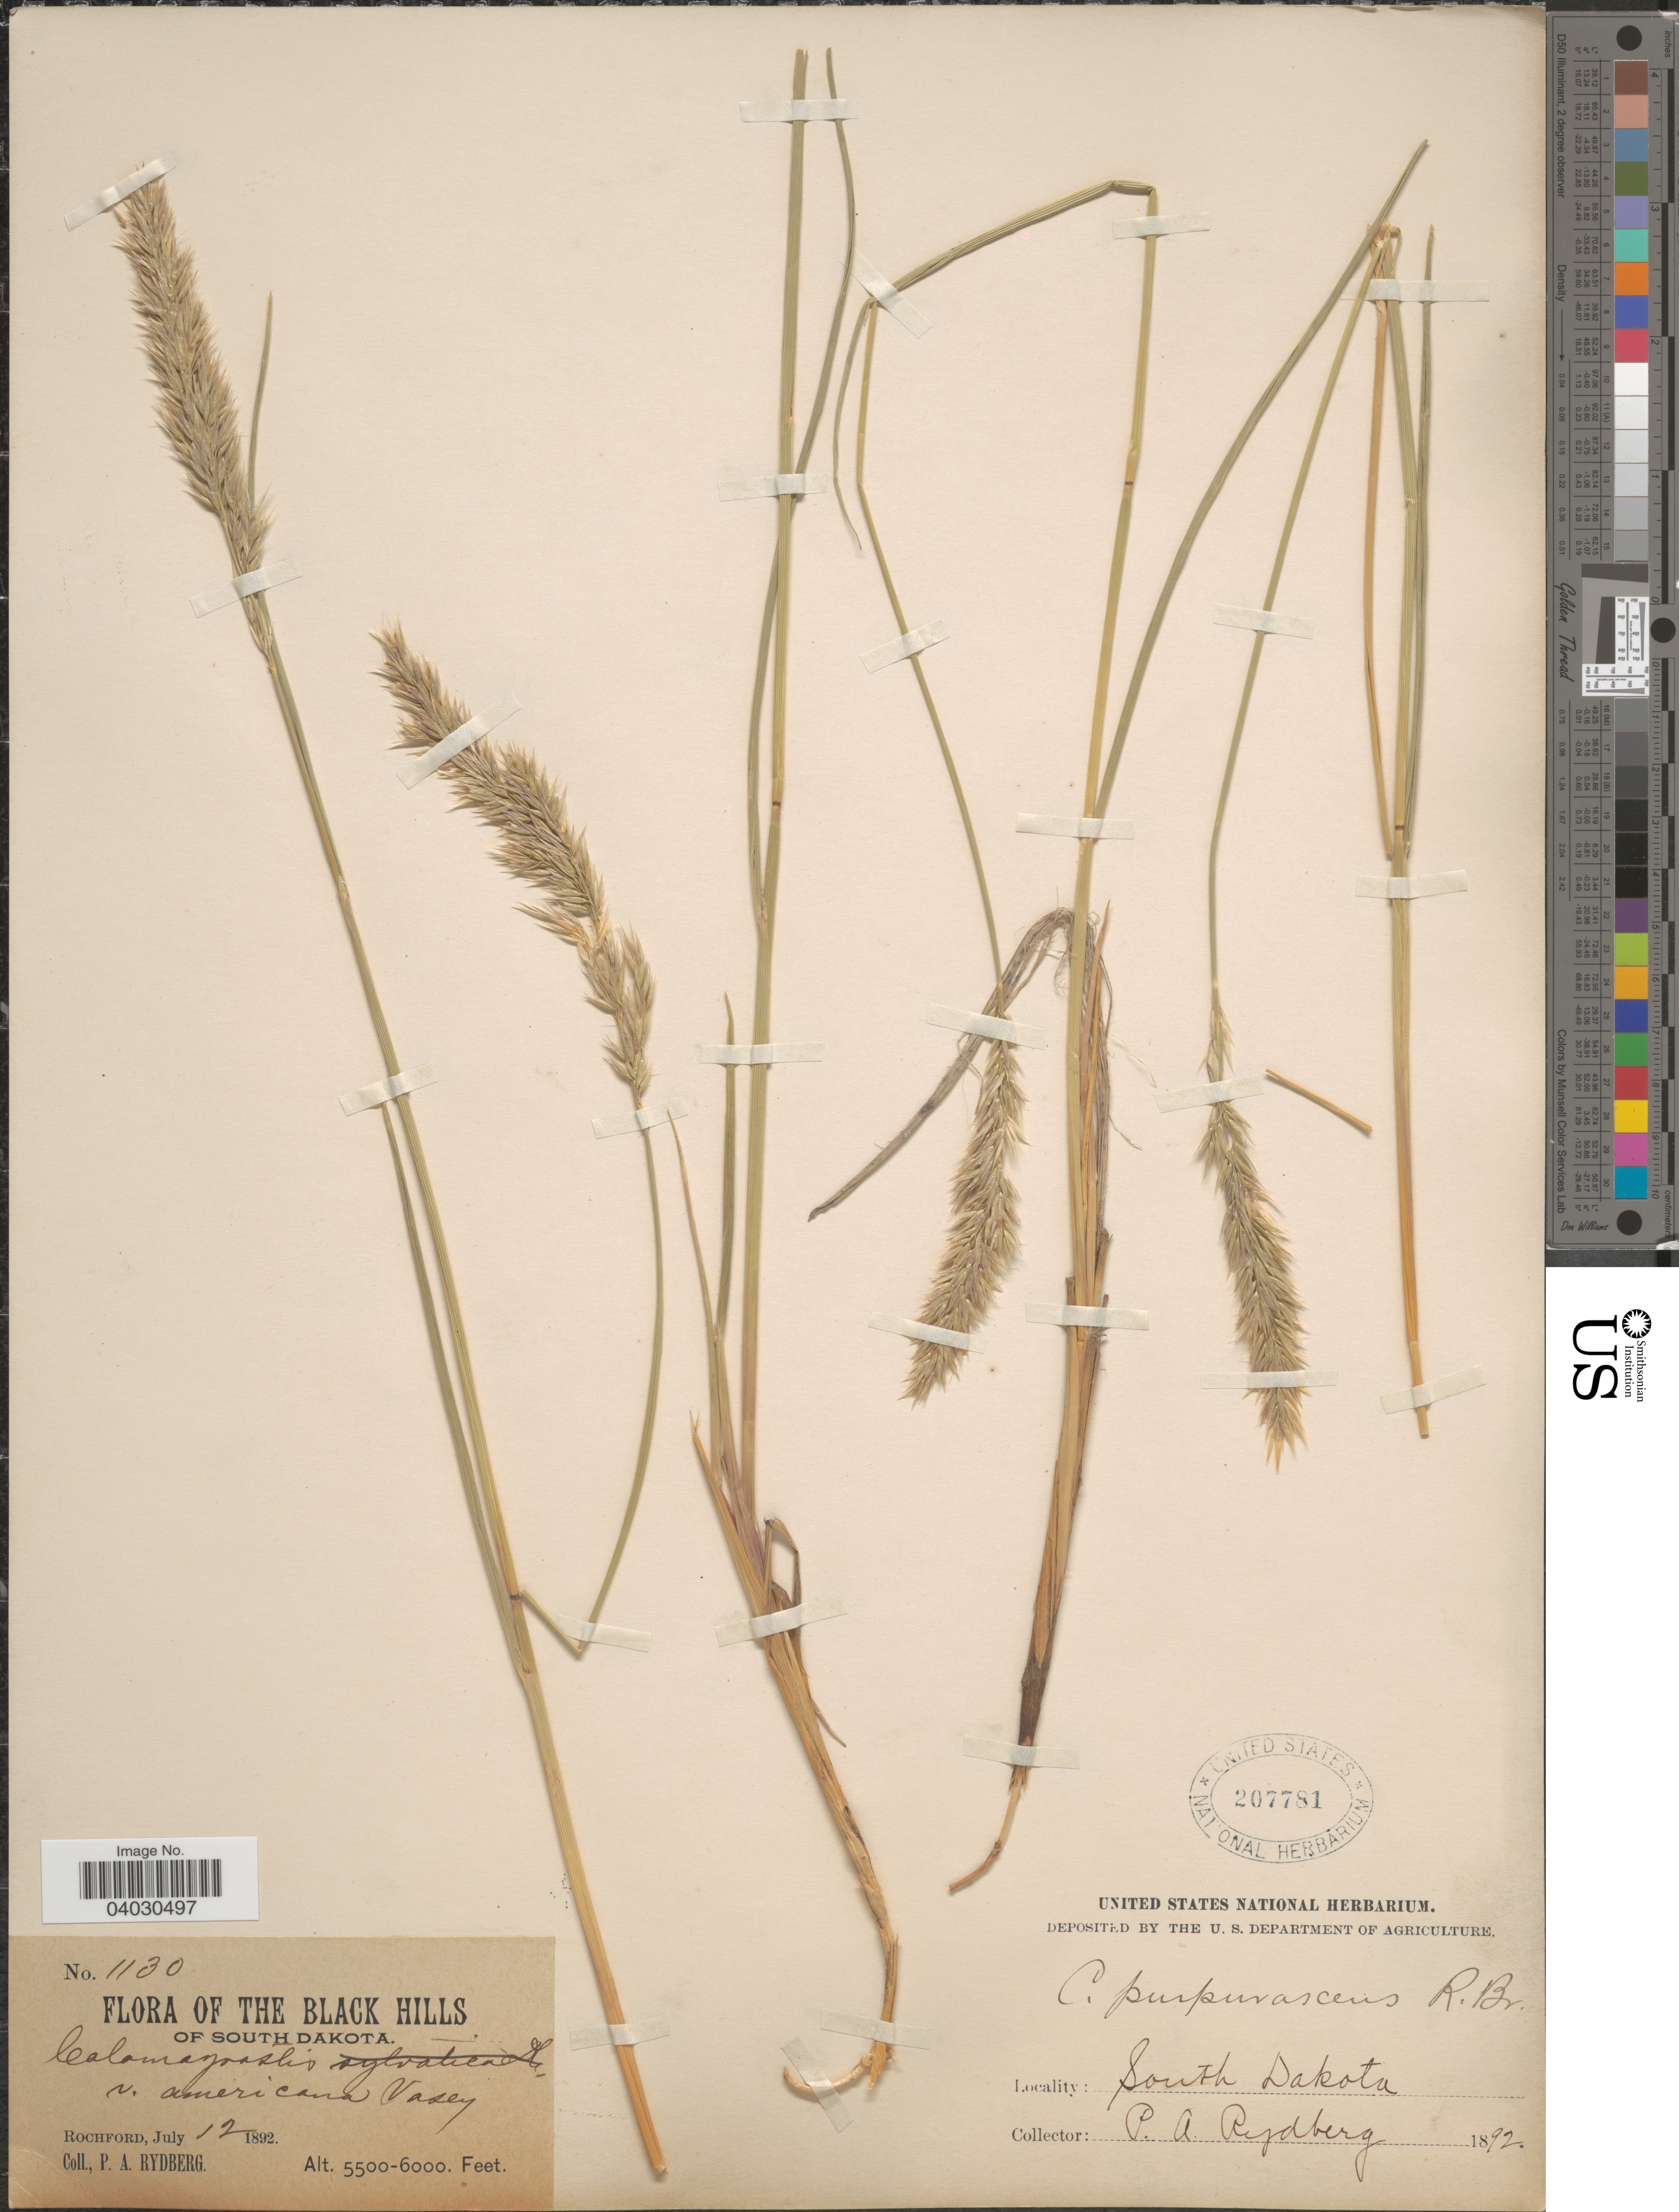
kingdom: Plantae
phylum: Tracheophyta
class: Liliopsida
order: Poales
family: Poaceae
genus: Calamagrostis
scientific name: Calamagrostis purpurascens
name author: R. Br.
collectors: P. A. Rydberg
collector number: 1130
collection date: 1892-07-12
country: United States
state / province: South Dakota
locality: Black Hills of South Dakota. Rochford.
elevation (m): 1676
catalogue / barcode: US 207781